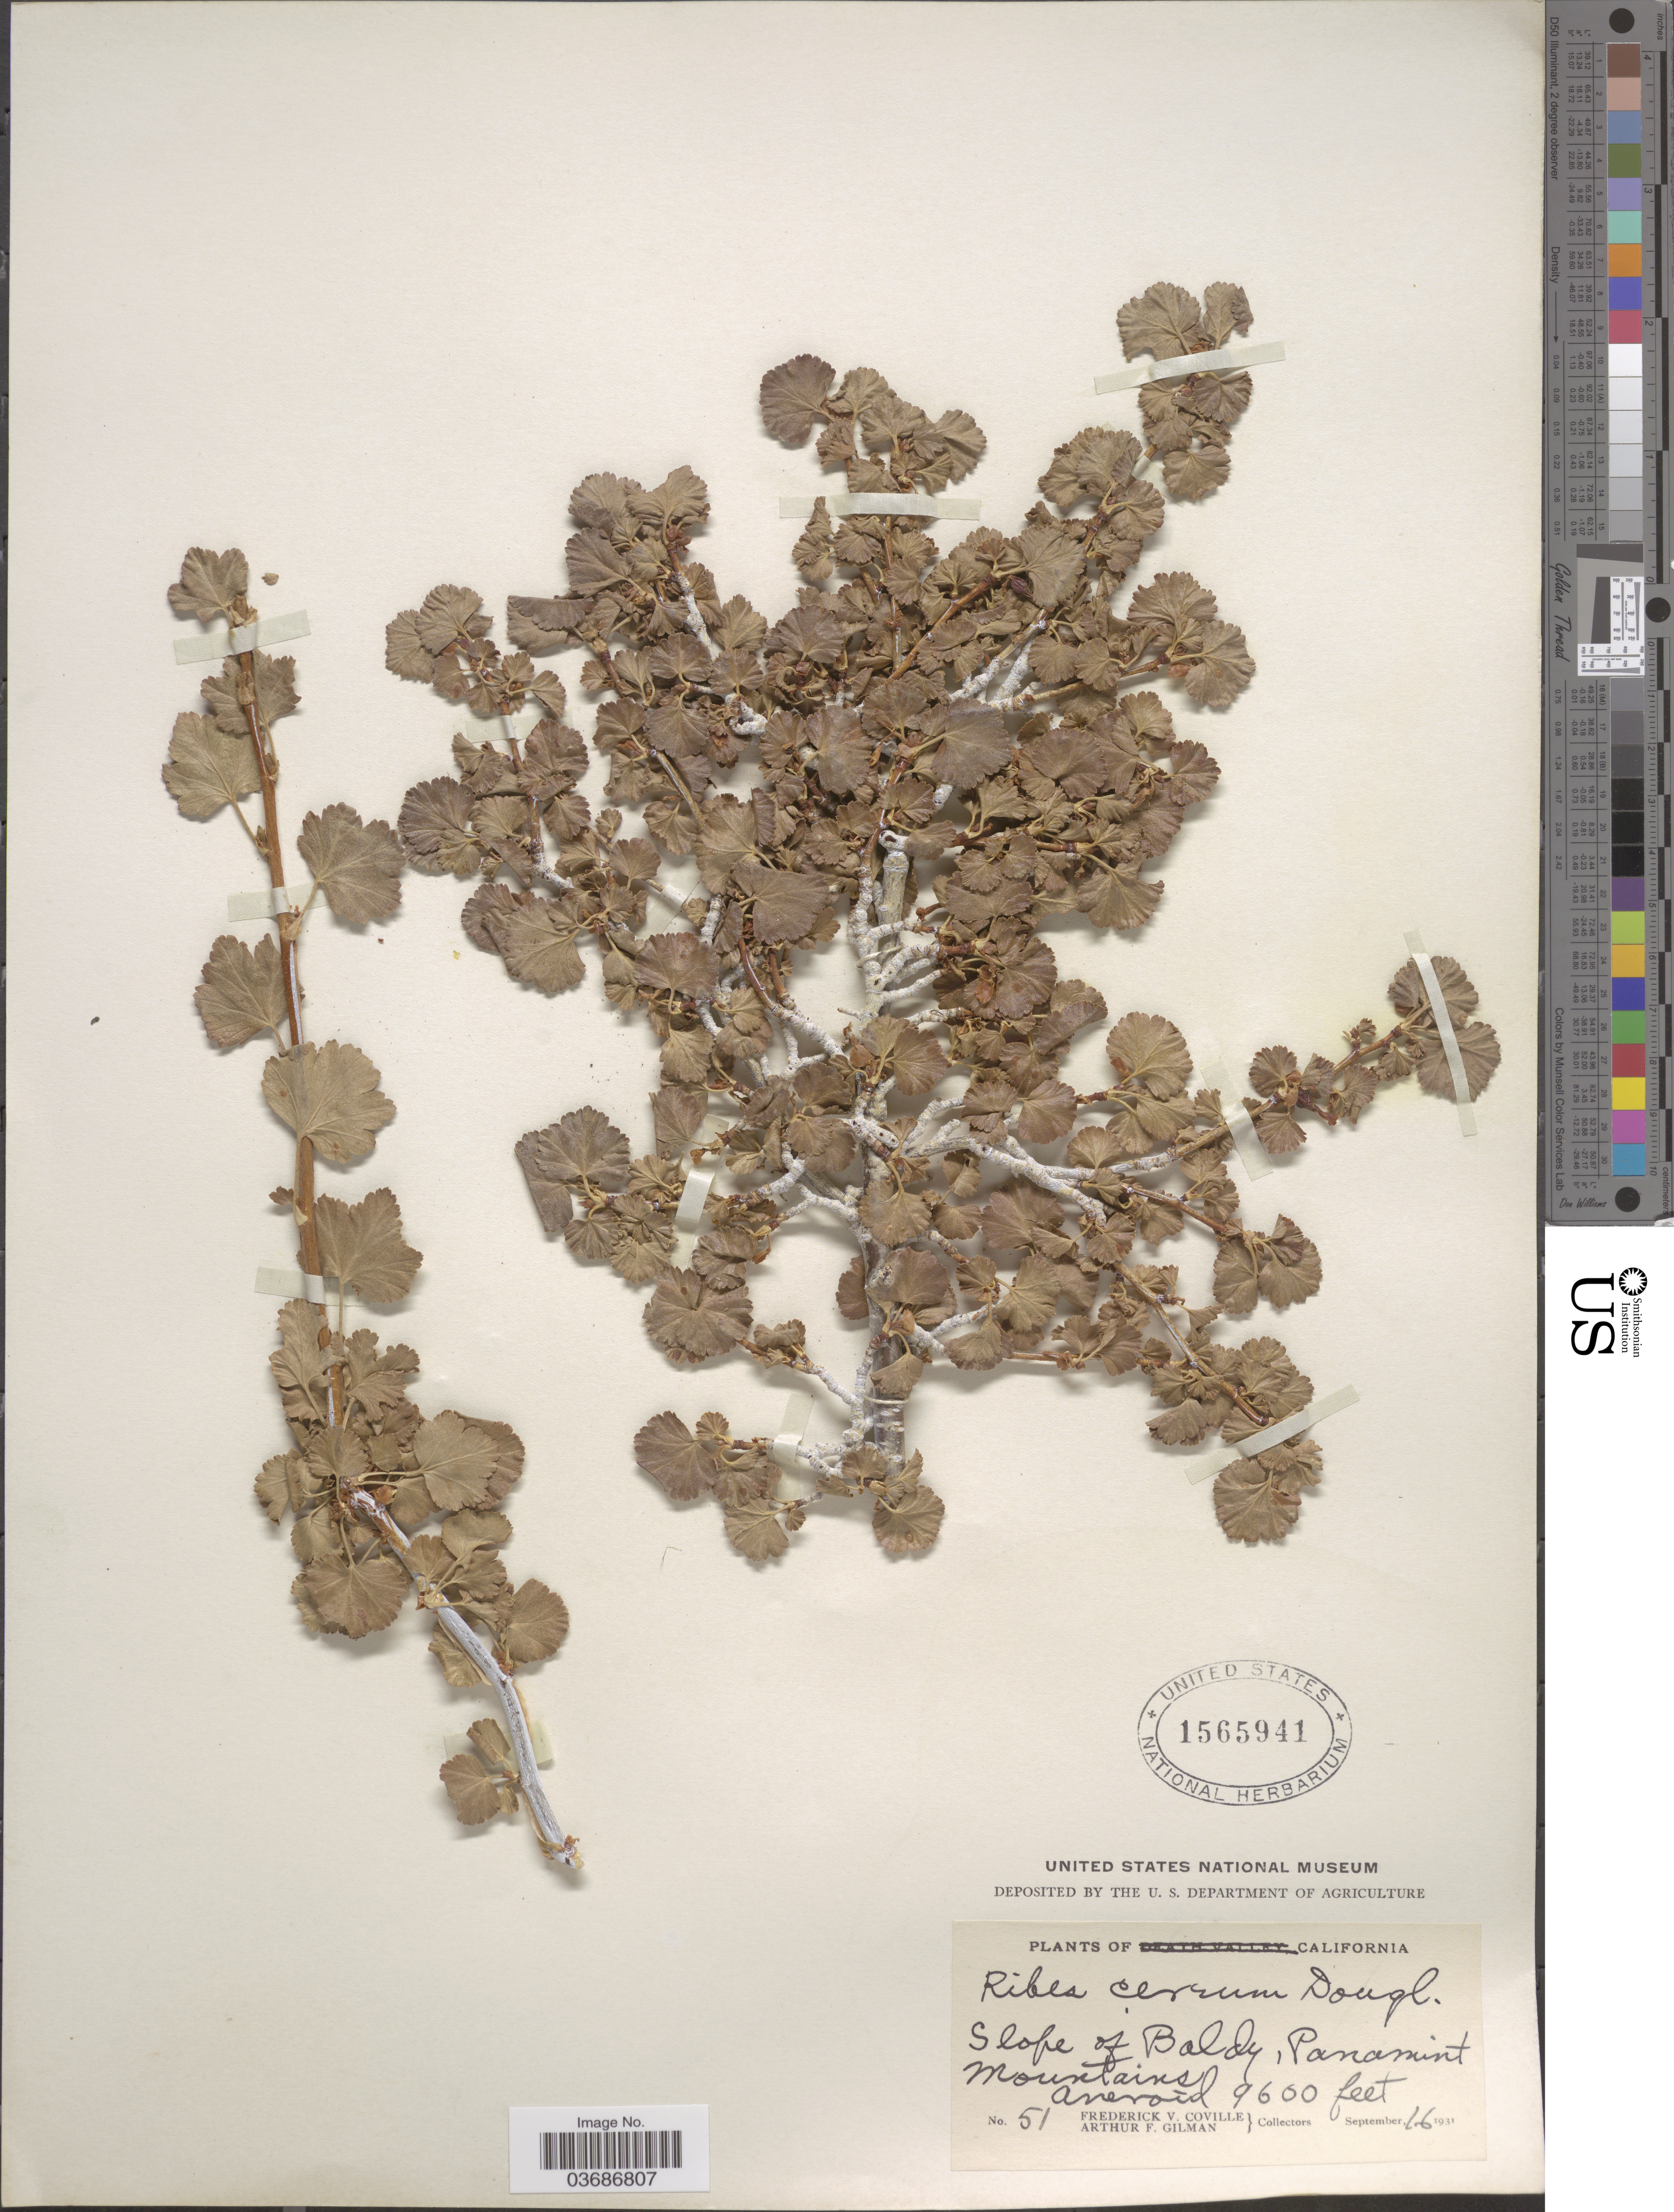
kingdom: Plantae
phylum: Tracheophyta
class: Magnoliopsida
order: Saxifragales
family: Grossulariaceae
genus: Ribes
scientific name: Ribes cereum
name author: Douglas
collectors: F. V. Coville & A. Gilman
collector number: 51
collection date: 1931-09-16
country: United States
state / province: California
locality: Slope of Baldy, Panamint Mountains.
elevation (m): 2926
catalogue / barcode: US 1565941